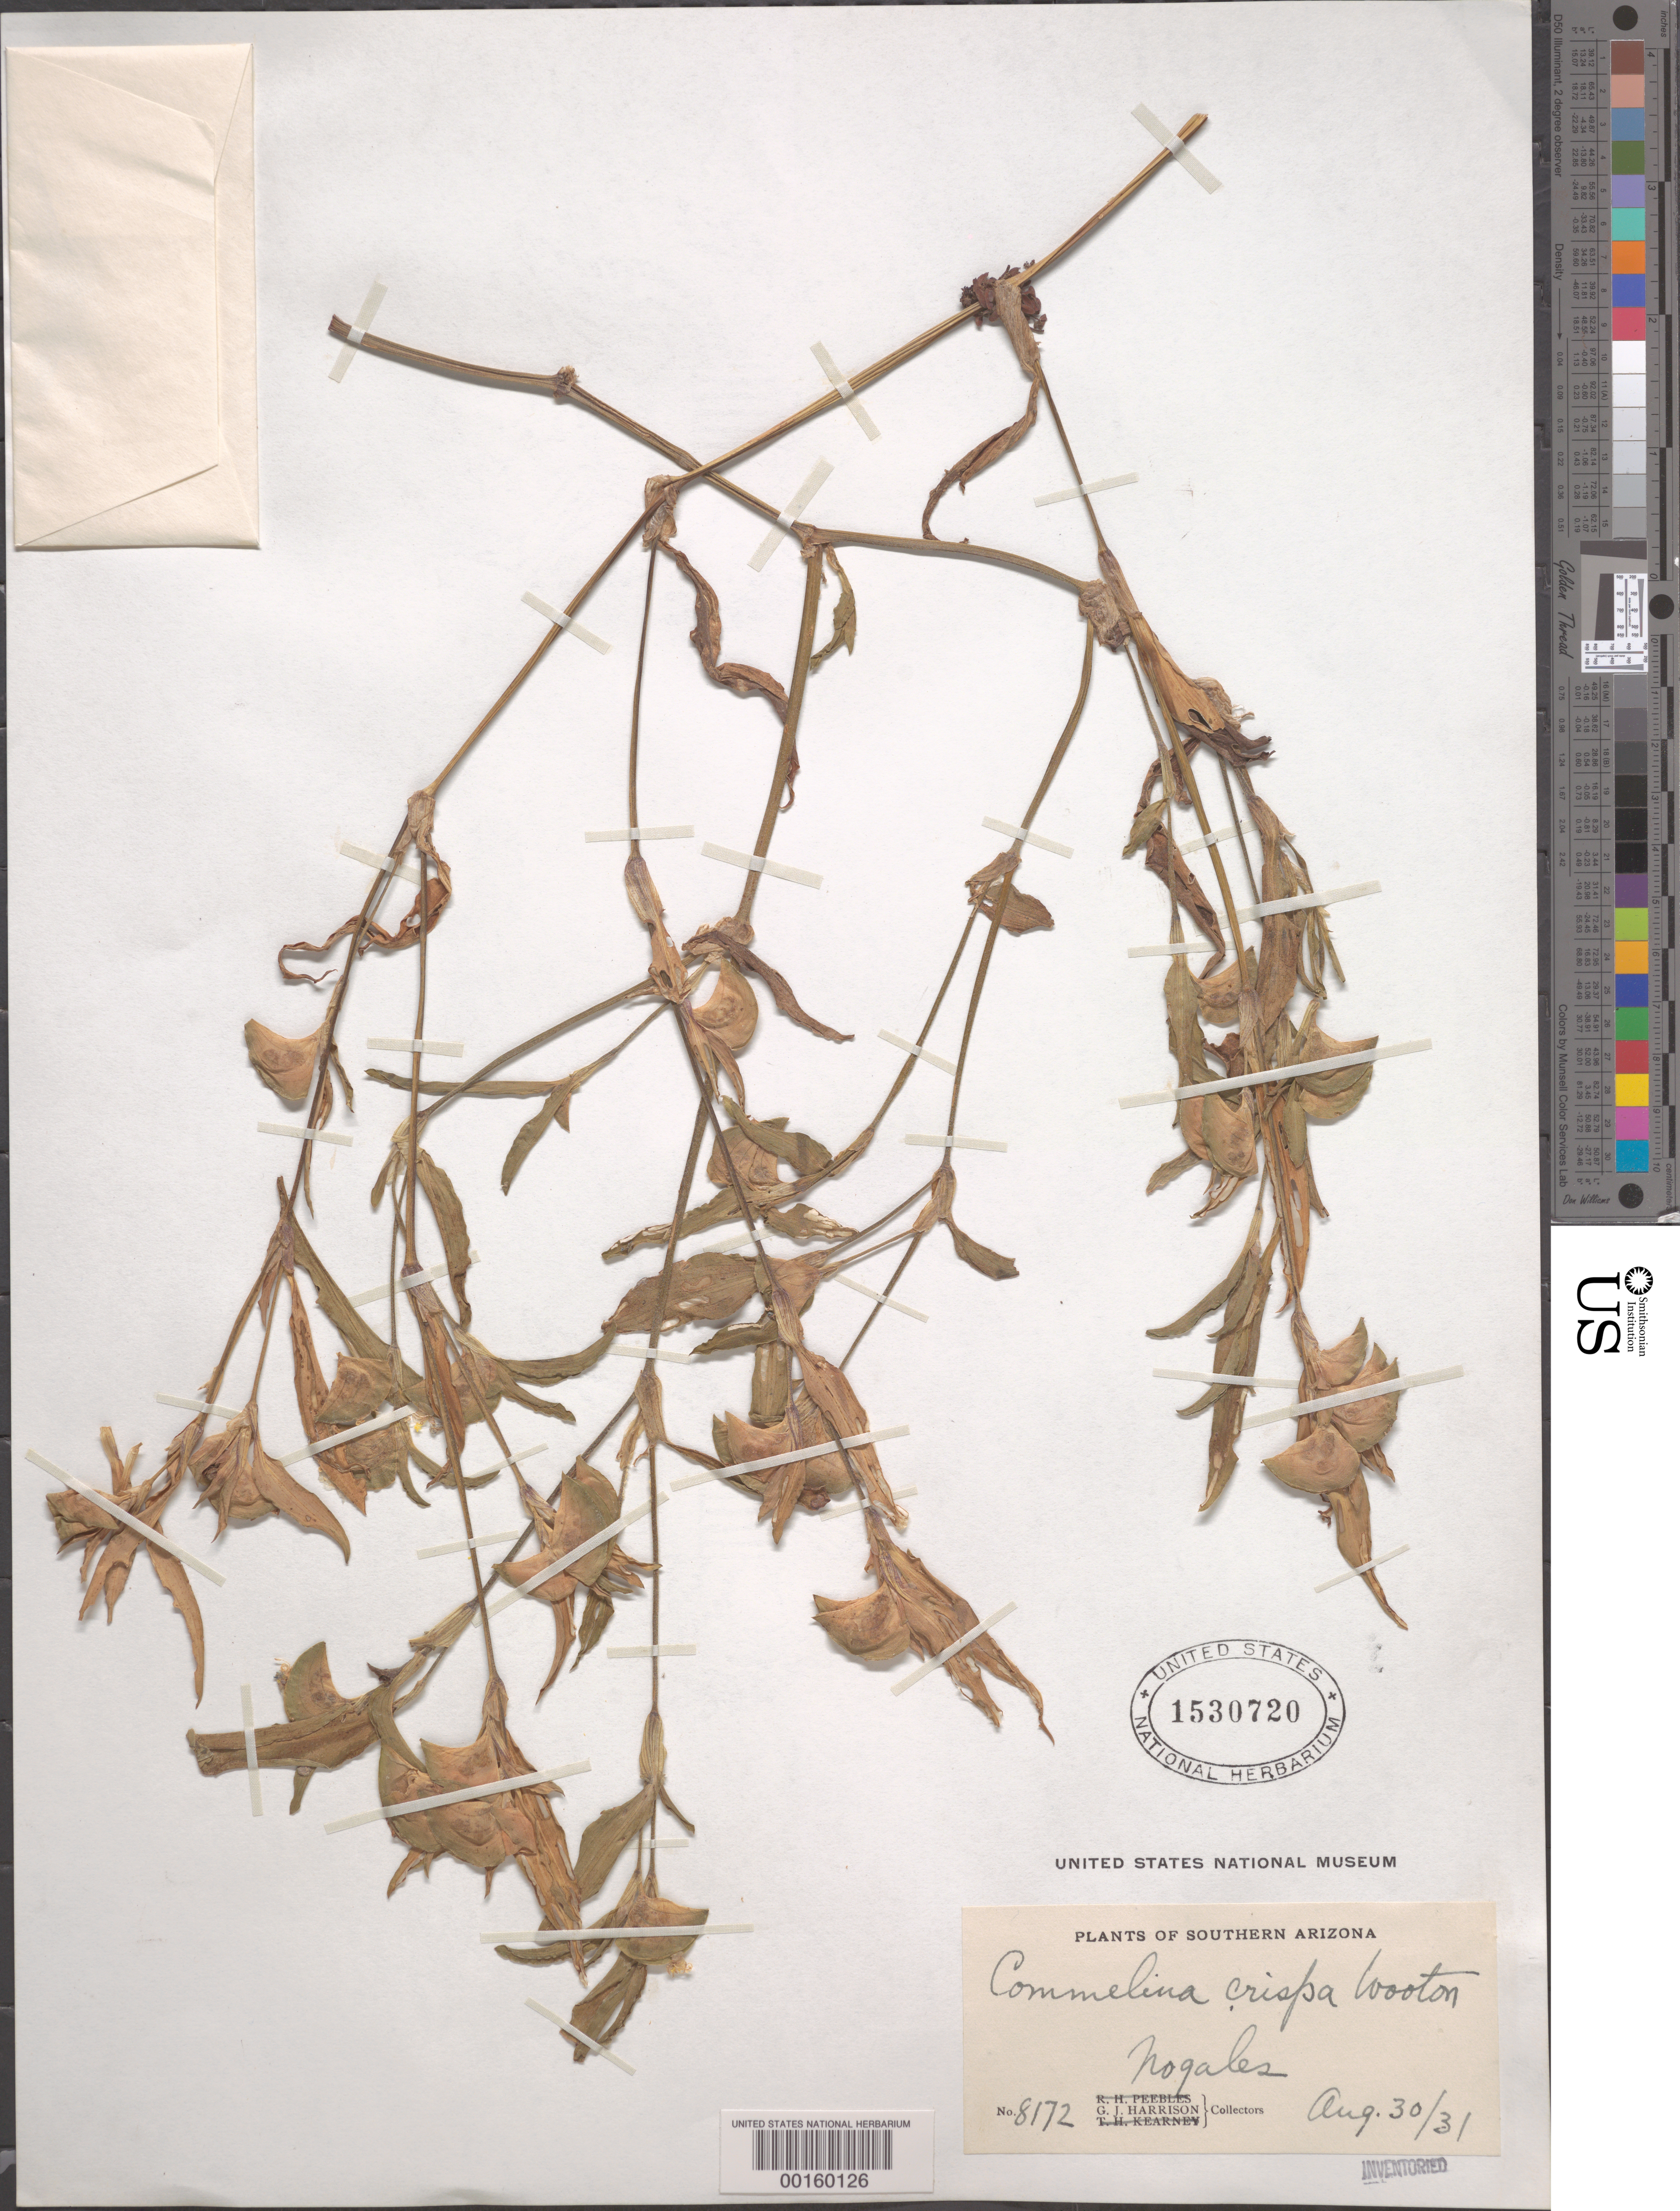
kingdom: Plantae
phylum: Tracheophyta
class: Liliopsida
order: Commelinales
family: Commelinaceae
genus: Commelina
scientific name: Commelina erecta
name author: L.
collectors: G. J. Harrison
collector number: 8172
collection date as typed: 30 Aug 1931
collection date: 1931-08-30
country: United States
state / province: Arizona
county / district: Santa Cruz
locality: Nogales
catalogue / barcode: US 1530720